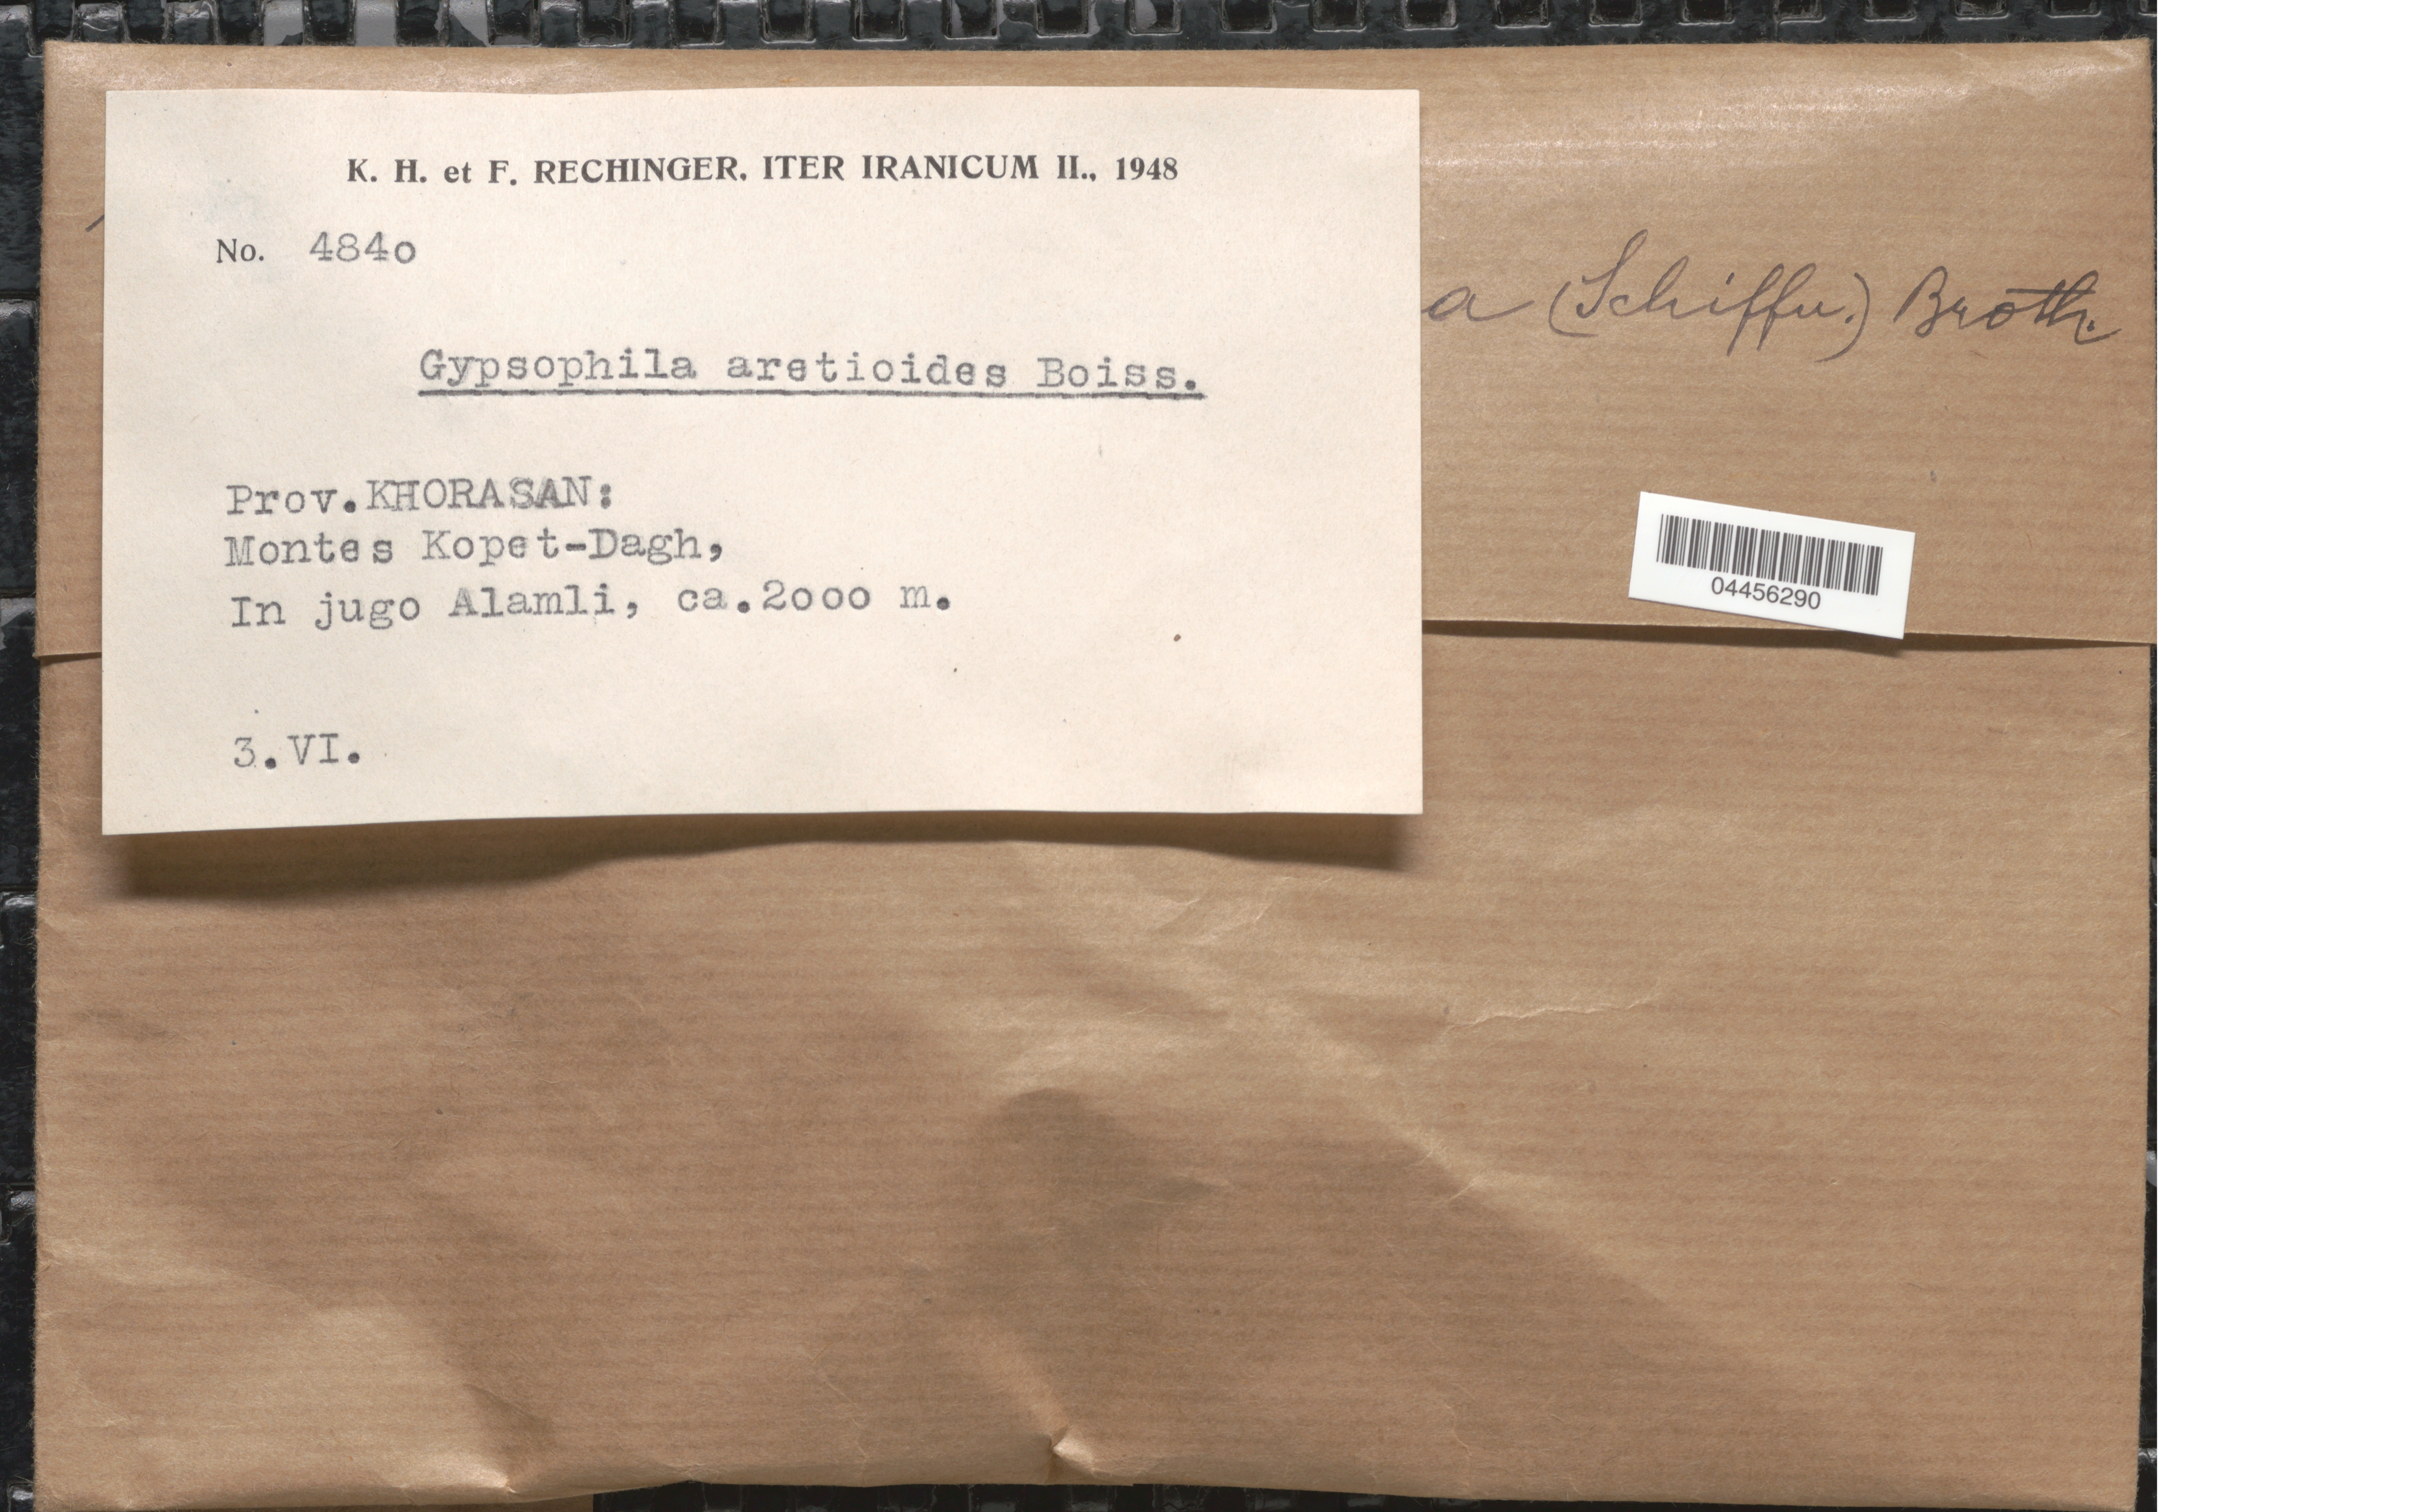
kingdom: Plantae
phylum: Tracheophyta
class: Magnoliopsida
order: Caryophyllales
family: Caryophyllaceae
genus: Gypsophila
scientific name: Gypsophila aretioides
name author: Boiss.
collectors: K. H. Rechinger & F. Rechinger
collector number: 4840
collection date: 1948-06-03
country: Iran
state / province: Khorasan [obsolete]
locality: Iter Iranicum II. Prov. Khorasan: Montes Kopet-Dagh. In jugo Alamli.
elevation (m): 2000